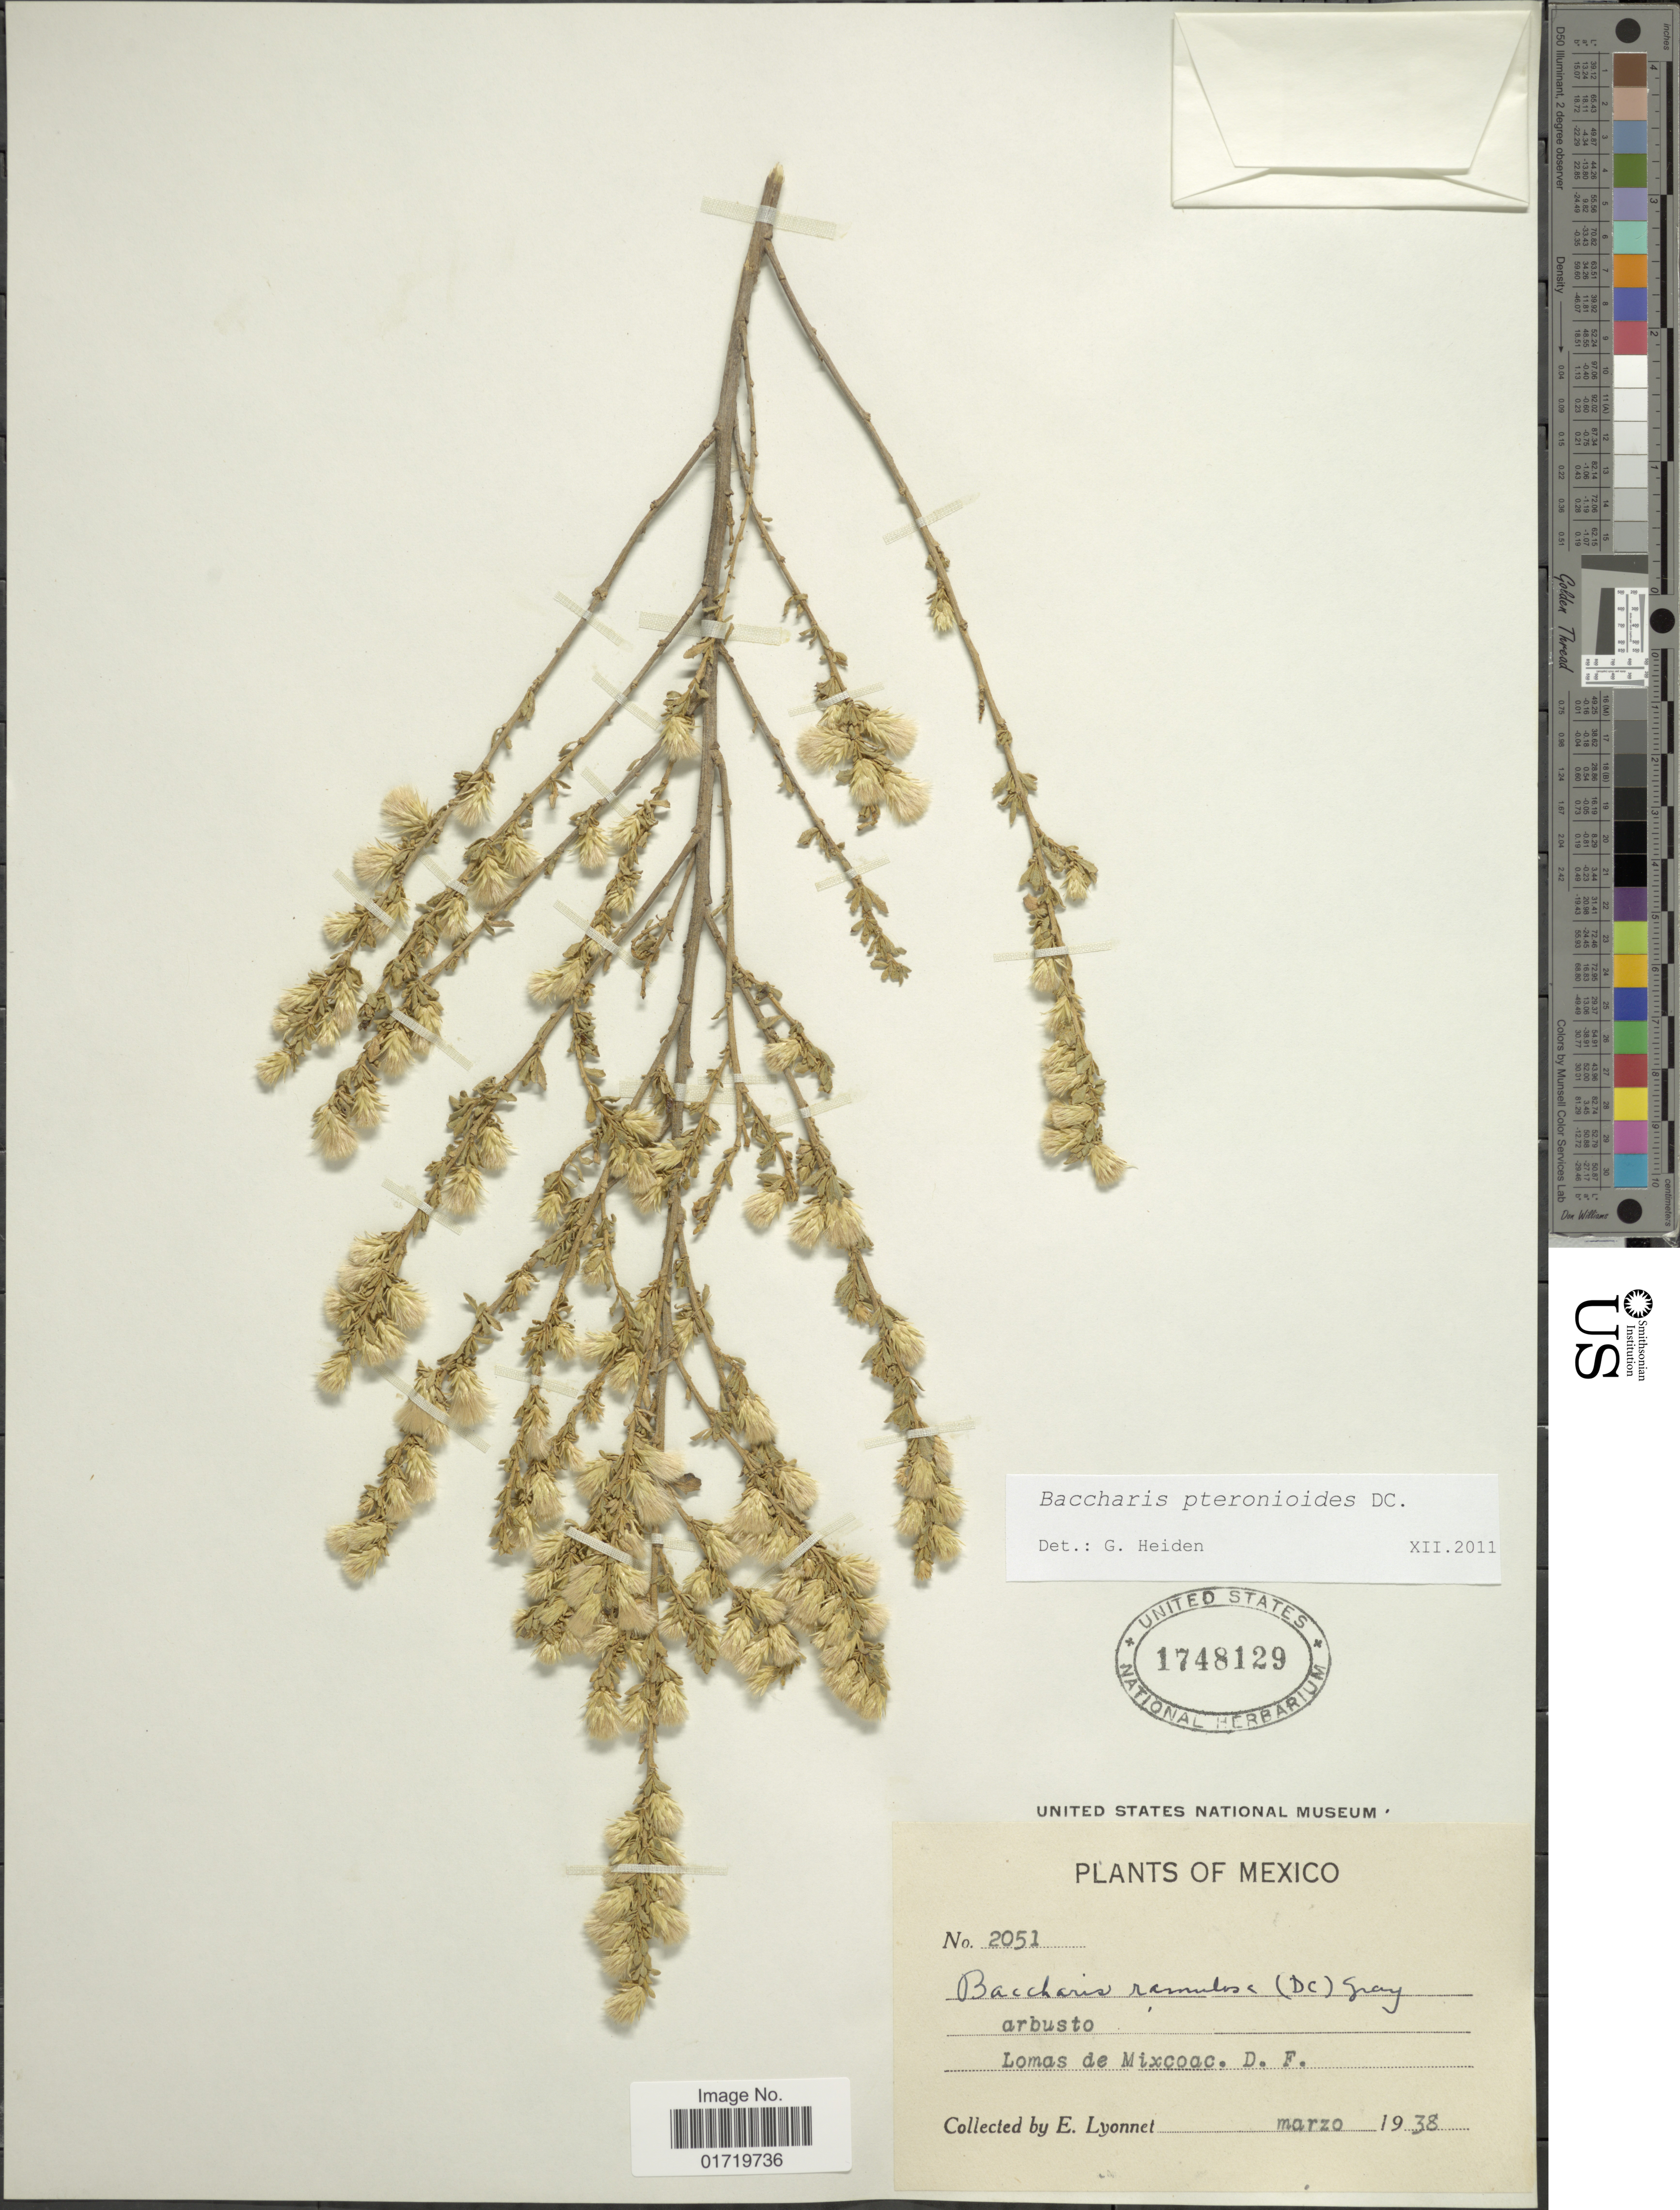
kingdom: Plantae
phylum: Tracheophyta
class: Magnoliopsida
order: Asterales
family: Asteraceae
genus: Baccharis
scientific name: Baccharis pteronioides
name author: DC.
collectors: E. Lyonnet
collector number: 2051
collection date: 1938-03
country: Mexico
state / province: Distrito Federal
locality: Lomas de Mixcoac, D. F.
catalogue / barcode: US 1748129